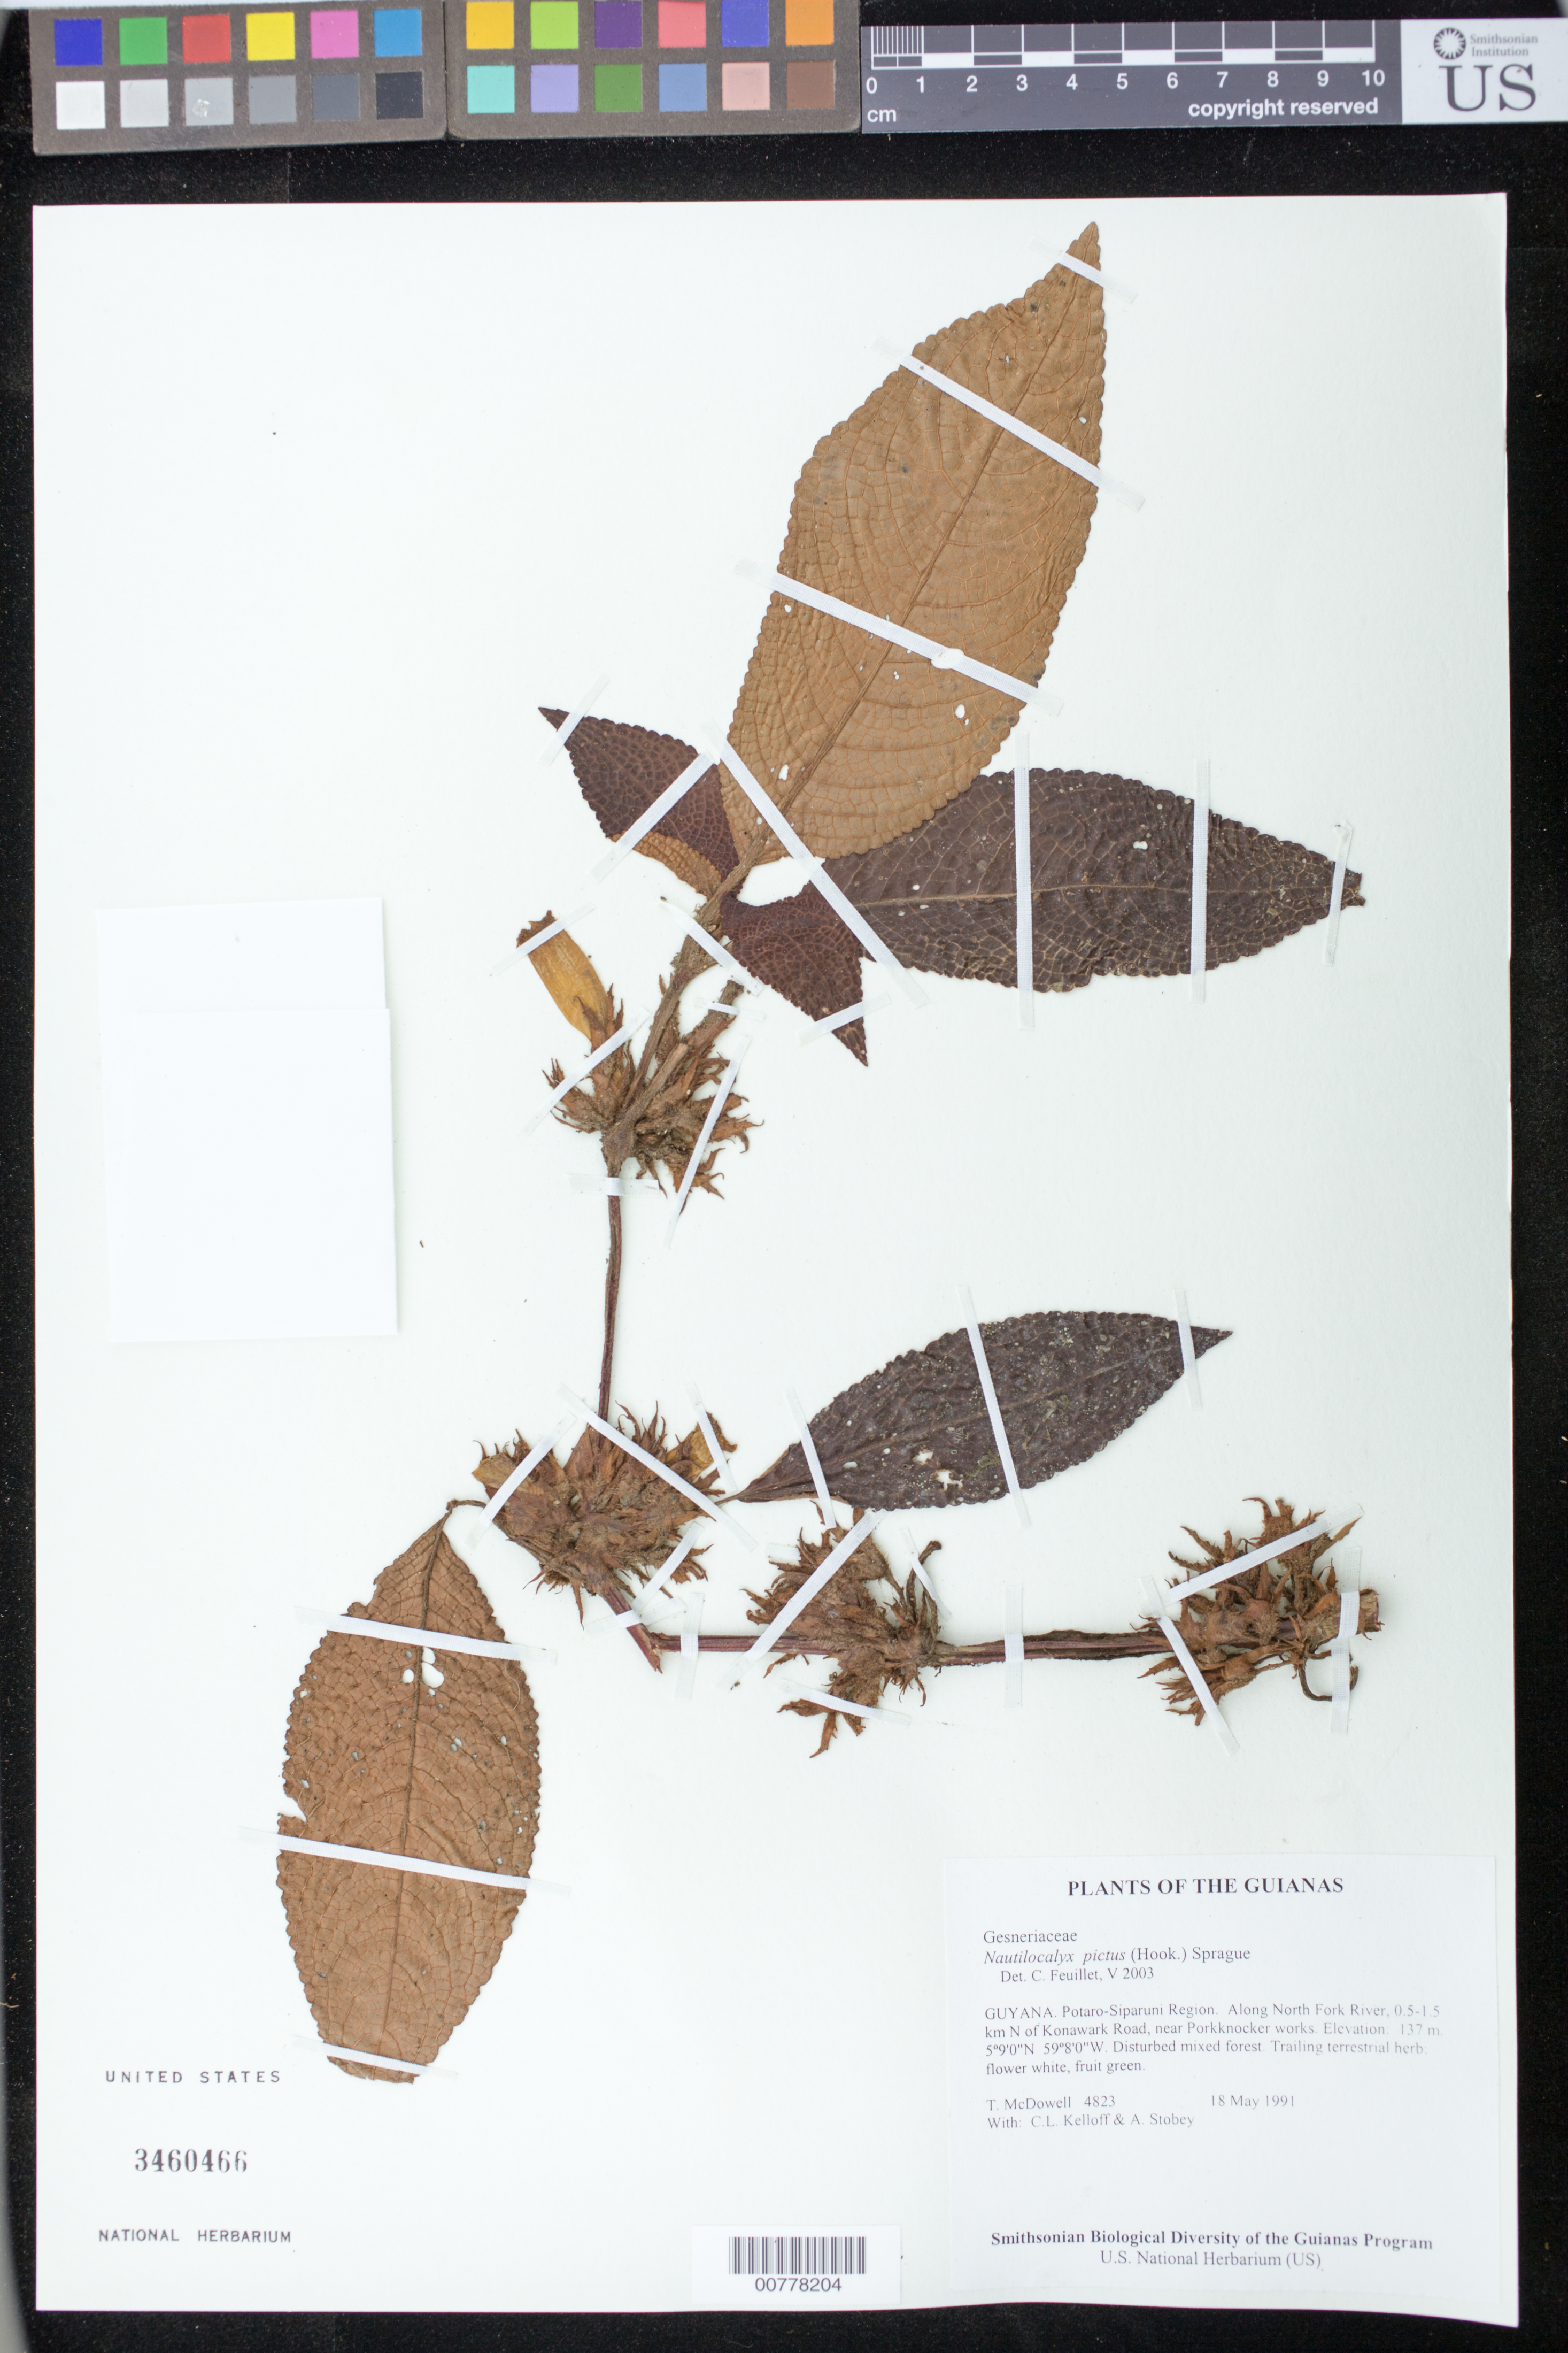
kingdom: Plantae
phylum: Tracheophyta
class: Magnoliopsida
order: Lamiales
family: Gesneriaceae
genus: Nautilocalyx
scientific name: Nautilocalyx pictus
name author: (Hook.) Sprague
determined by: Feuillet, C.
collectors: T. McDowell, C. L. Kelloff & A. Stobey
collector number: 4823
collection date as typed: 18 May 1991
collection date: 1991-05-18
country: Guyana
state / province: Potaro-Siparuni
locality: Along North Fork River, 0.5-1.5 km N of Konawark Road, near Porkknocker works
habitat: Disturbed mixed forest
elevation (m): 137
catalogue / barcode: US 3460466